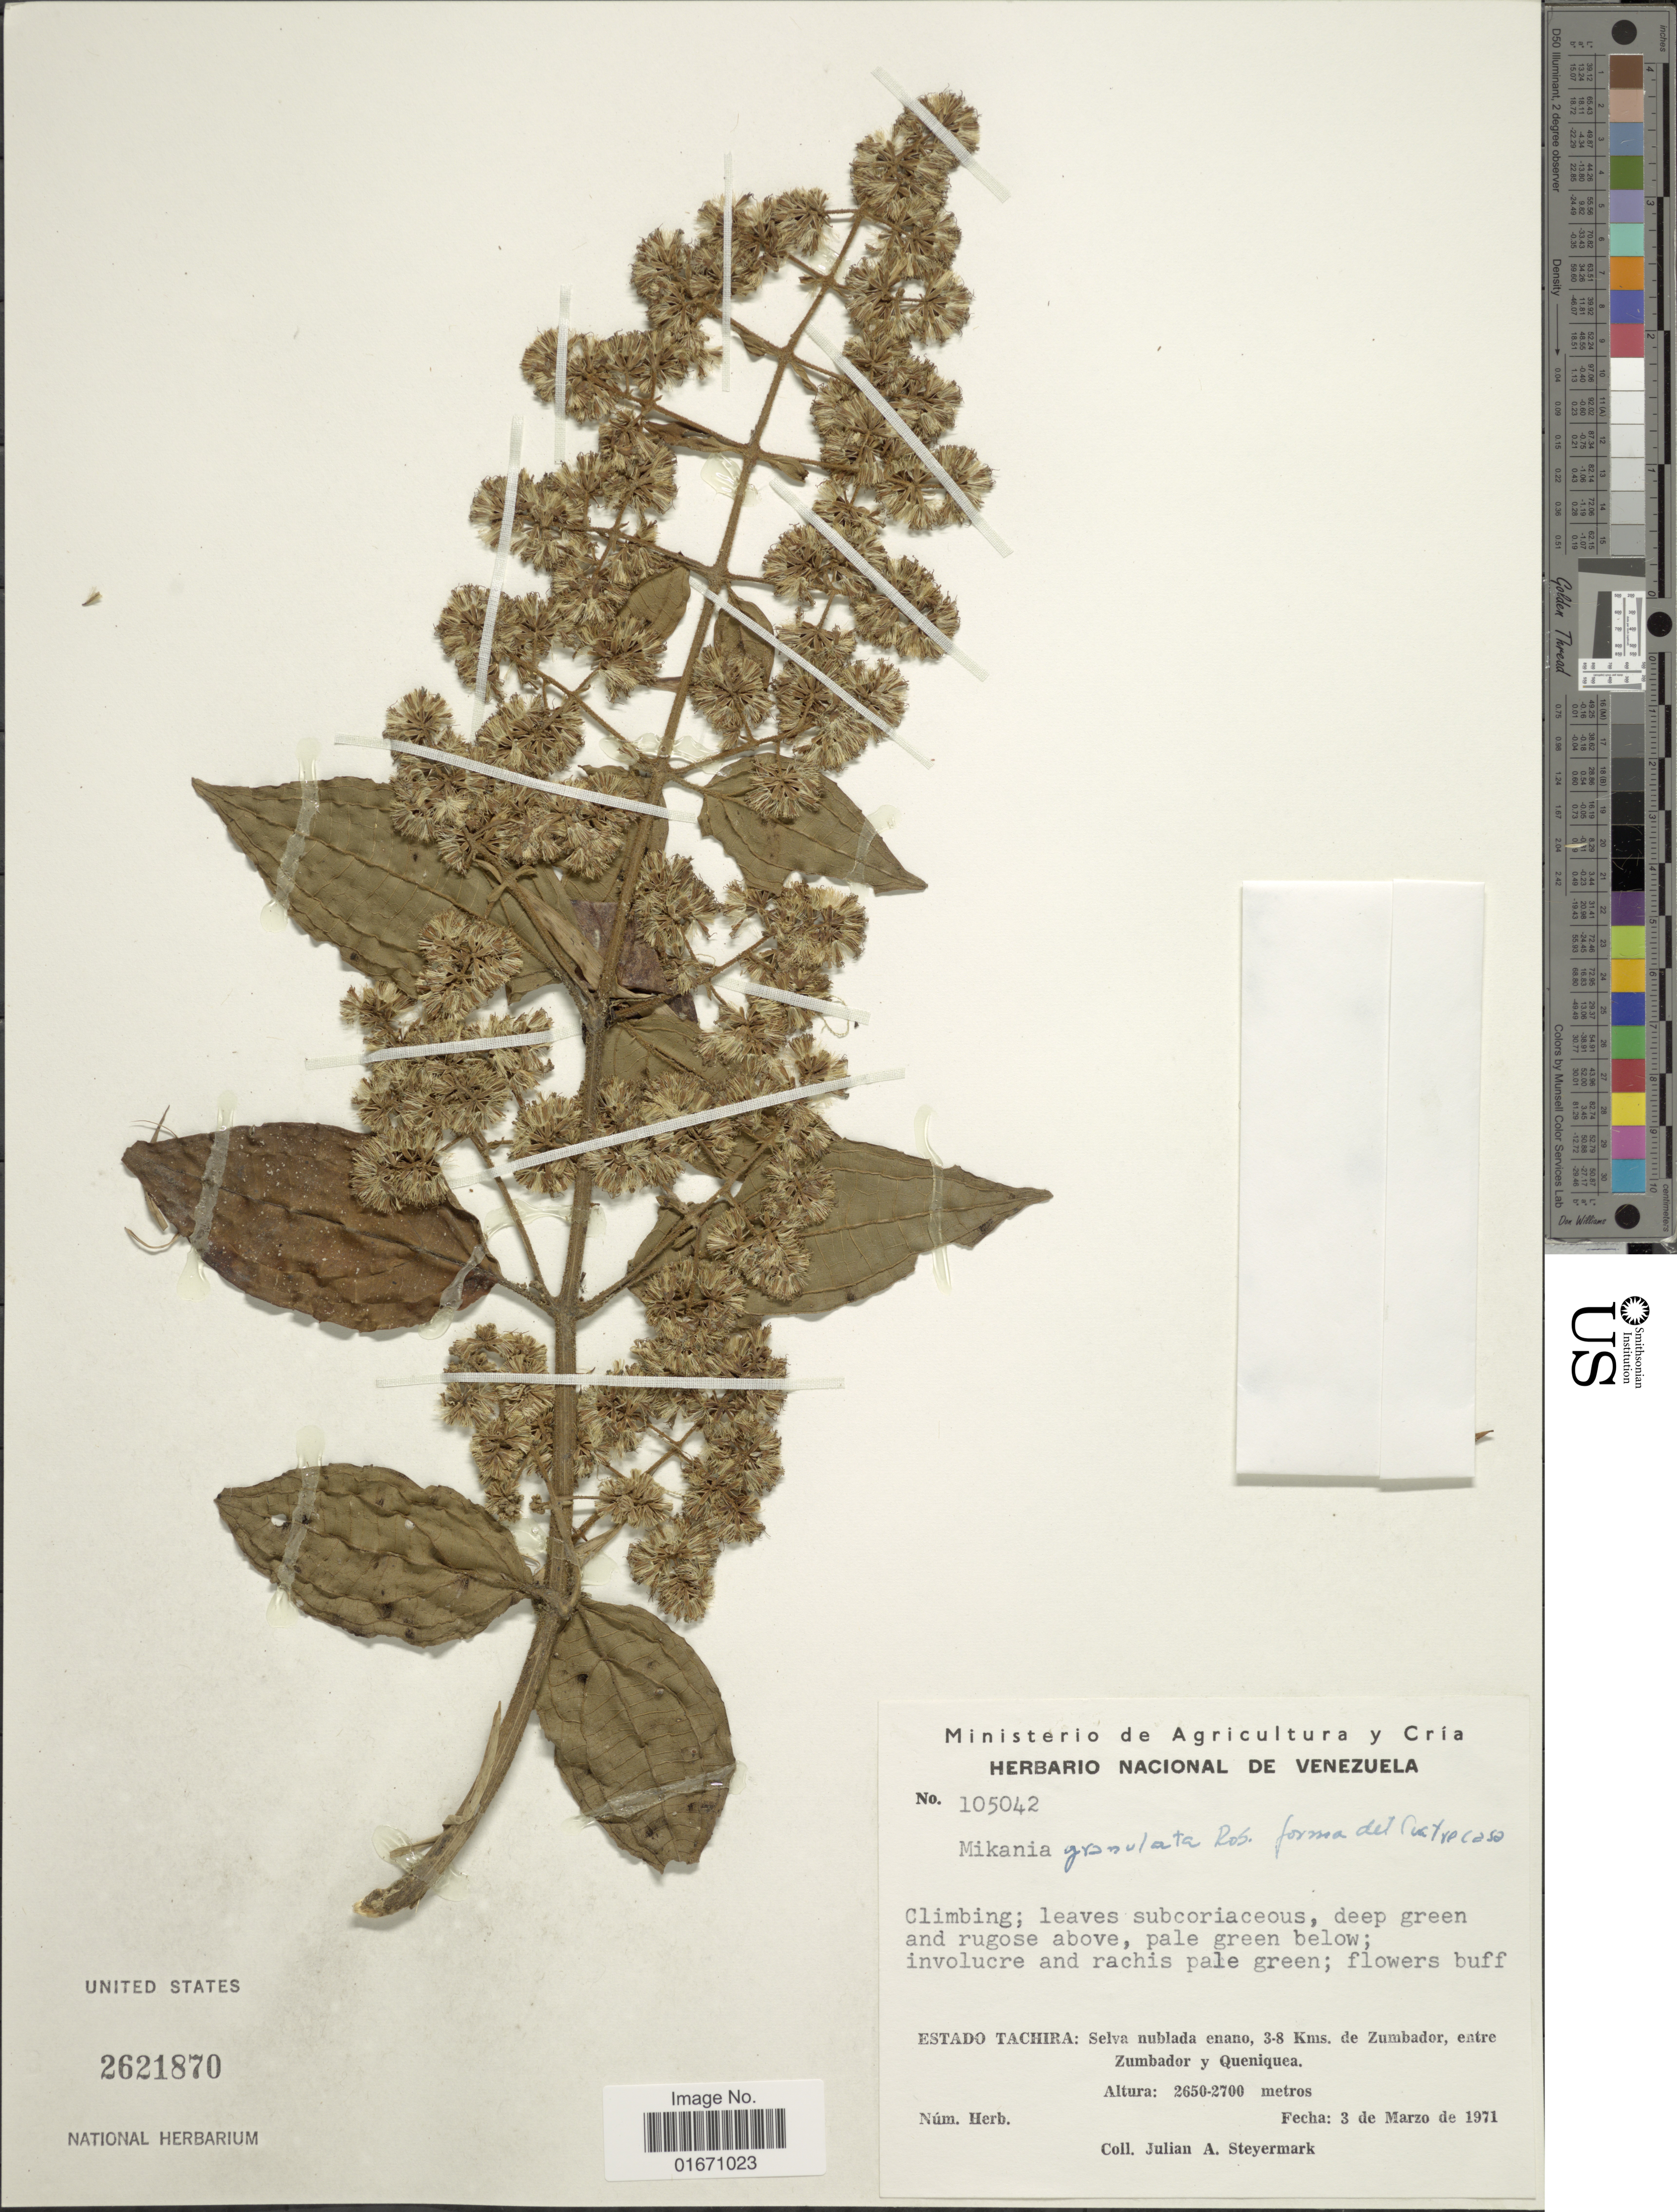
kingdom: Plantae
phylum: Tracheophyta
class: Magnoliopsida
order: Asterales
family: Asteraceae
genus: Mikania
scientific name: Mikania granulata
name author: B.L. Rob.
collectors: J. Steyermark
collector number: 105042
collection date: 1971-03-03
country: Venezuela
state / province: Tachira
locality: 3-8 kms de Zumbador, entre Zumbador y Queniquea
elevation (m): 2650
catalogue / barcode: US 2621870